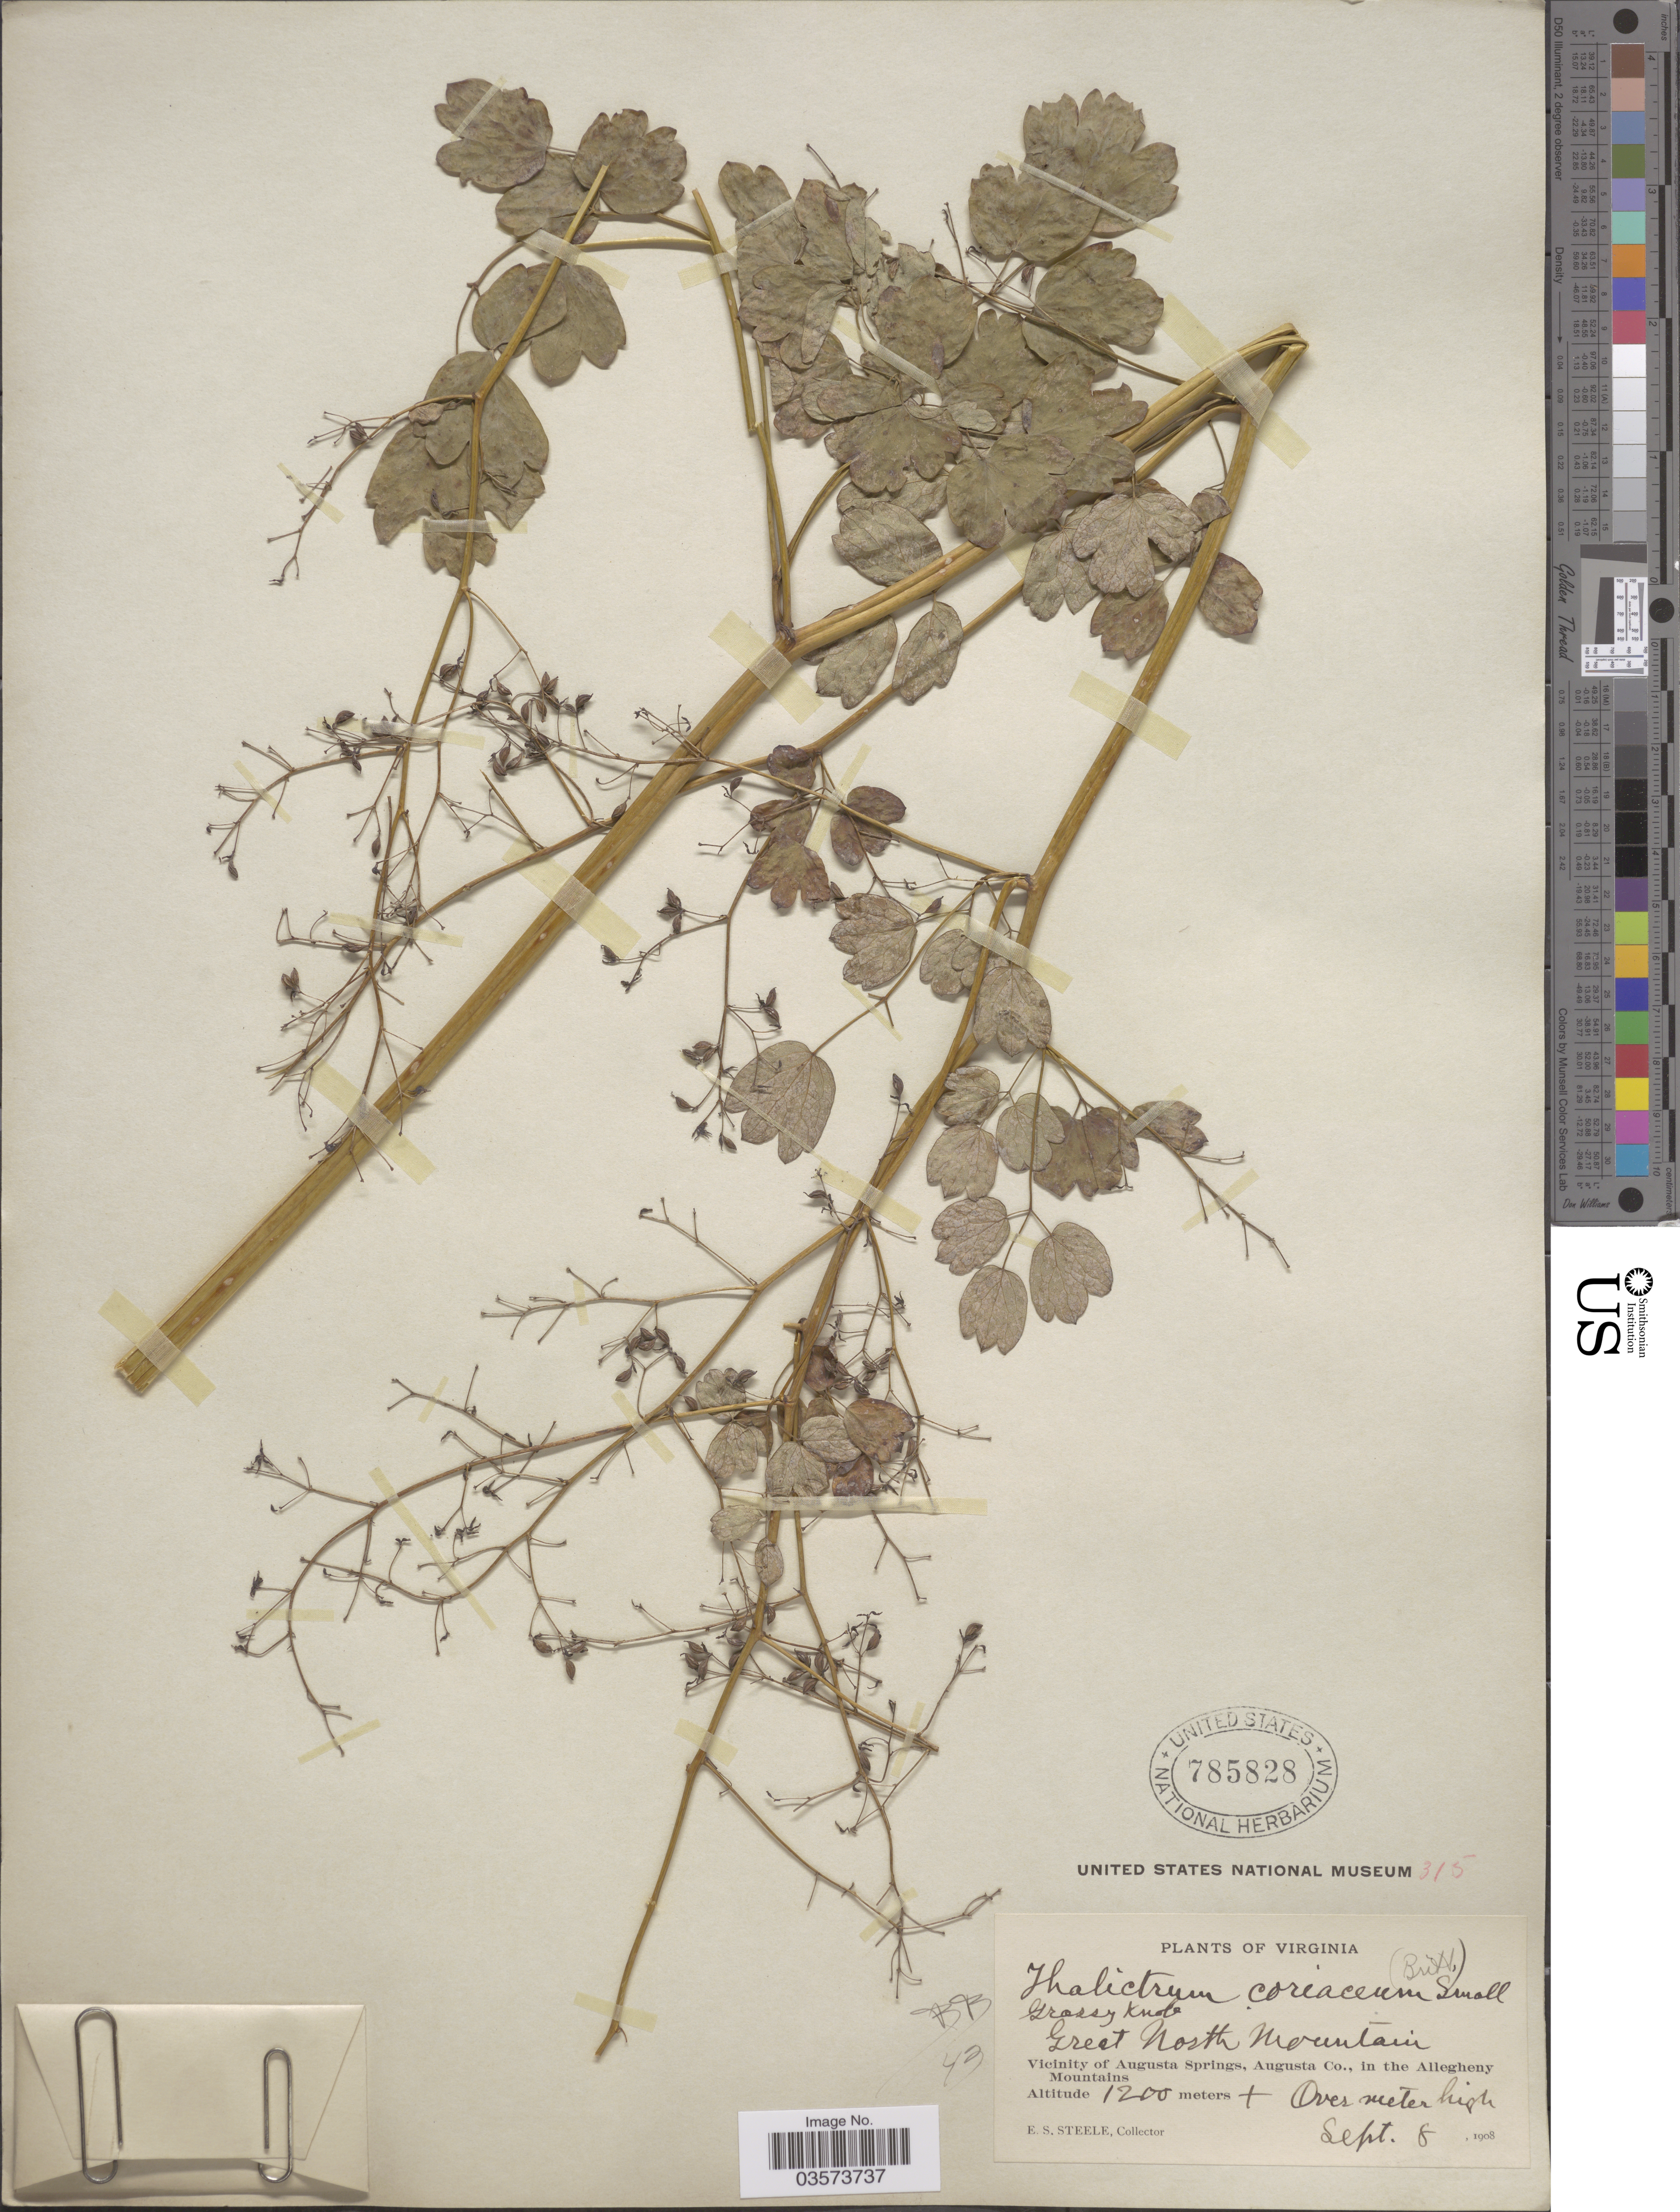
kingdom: Plantae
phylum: Tracheophyta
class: Magnoliopsida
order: Ranunculales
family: Ranunculaceae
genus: Thalictrum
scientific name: Thalictrum coriaceum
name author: (Britton) Small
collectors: E. Steele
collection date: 1908-09-08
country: United States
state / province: Virginia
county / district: Augusta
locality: Grassy Knob. Great North Mountain. Vicinity of Augusta Springs, Augusta Co., in the Allegheny Mountains.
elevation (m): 1200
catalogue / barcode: US 785828